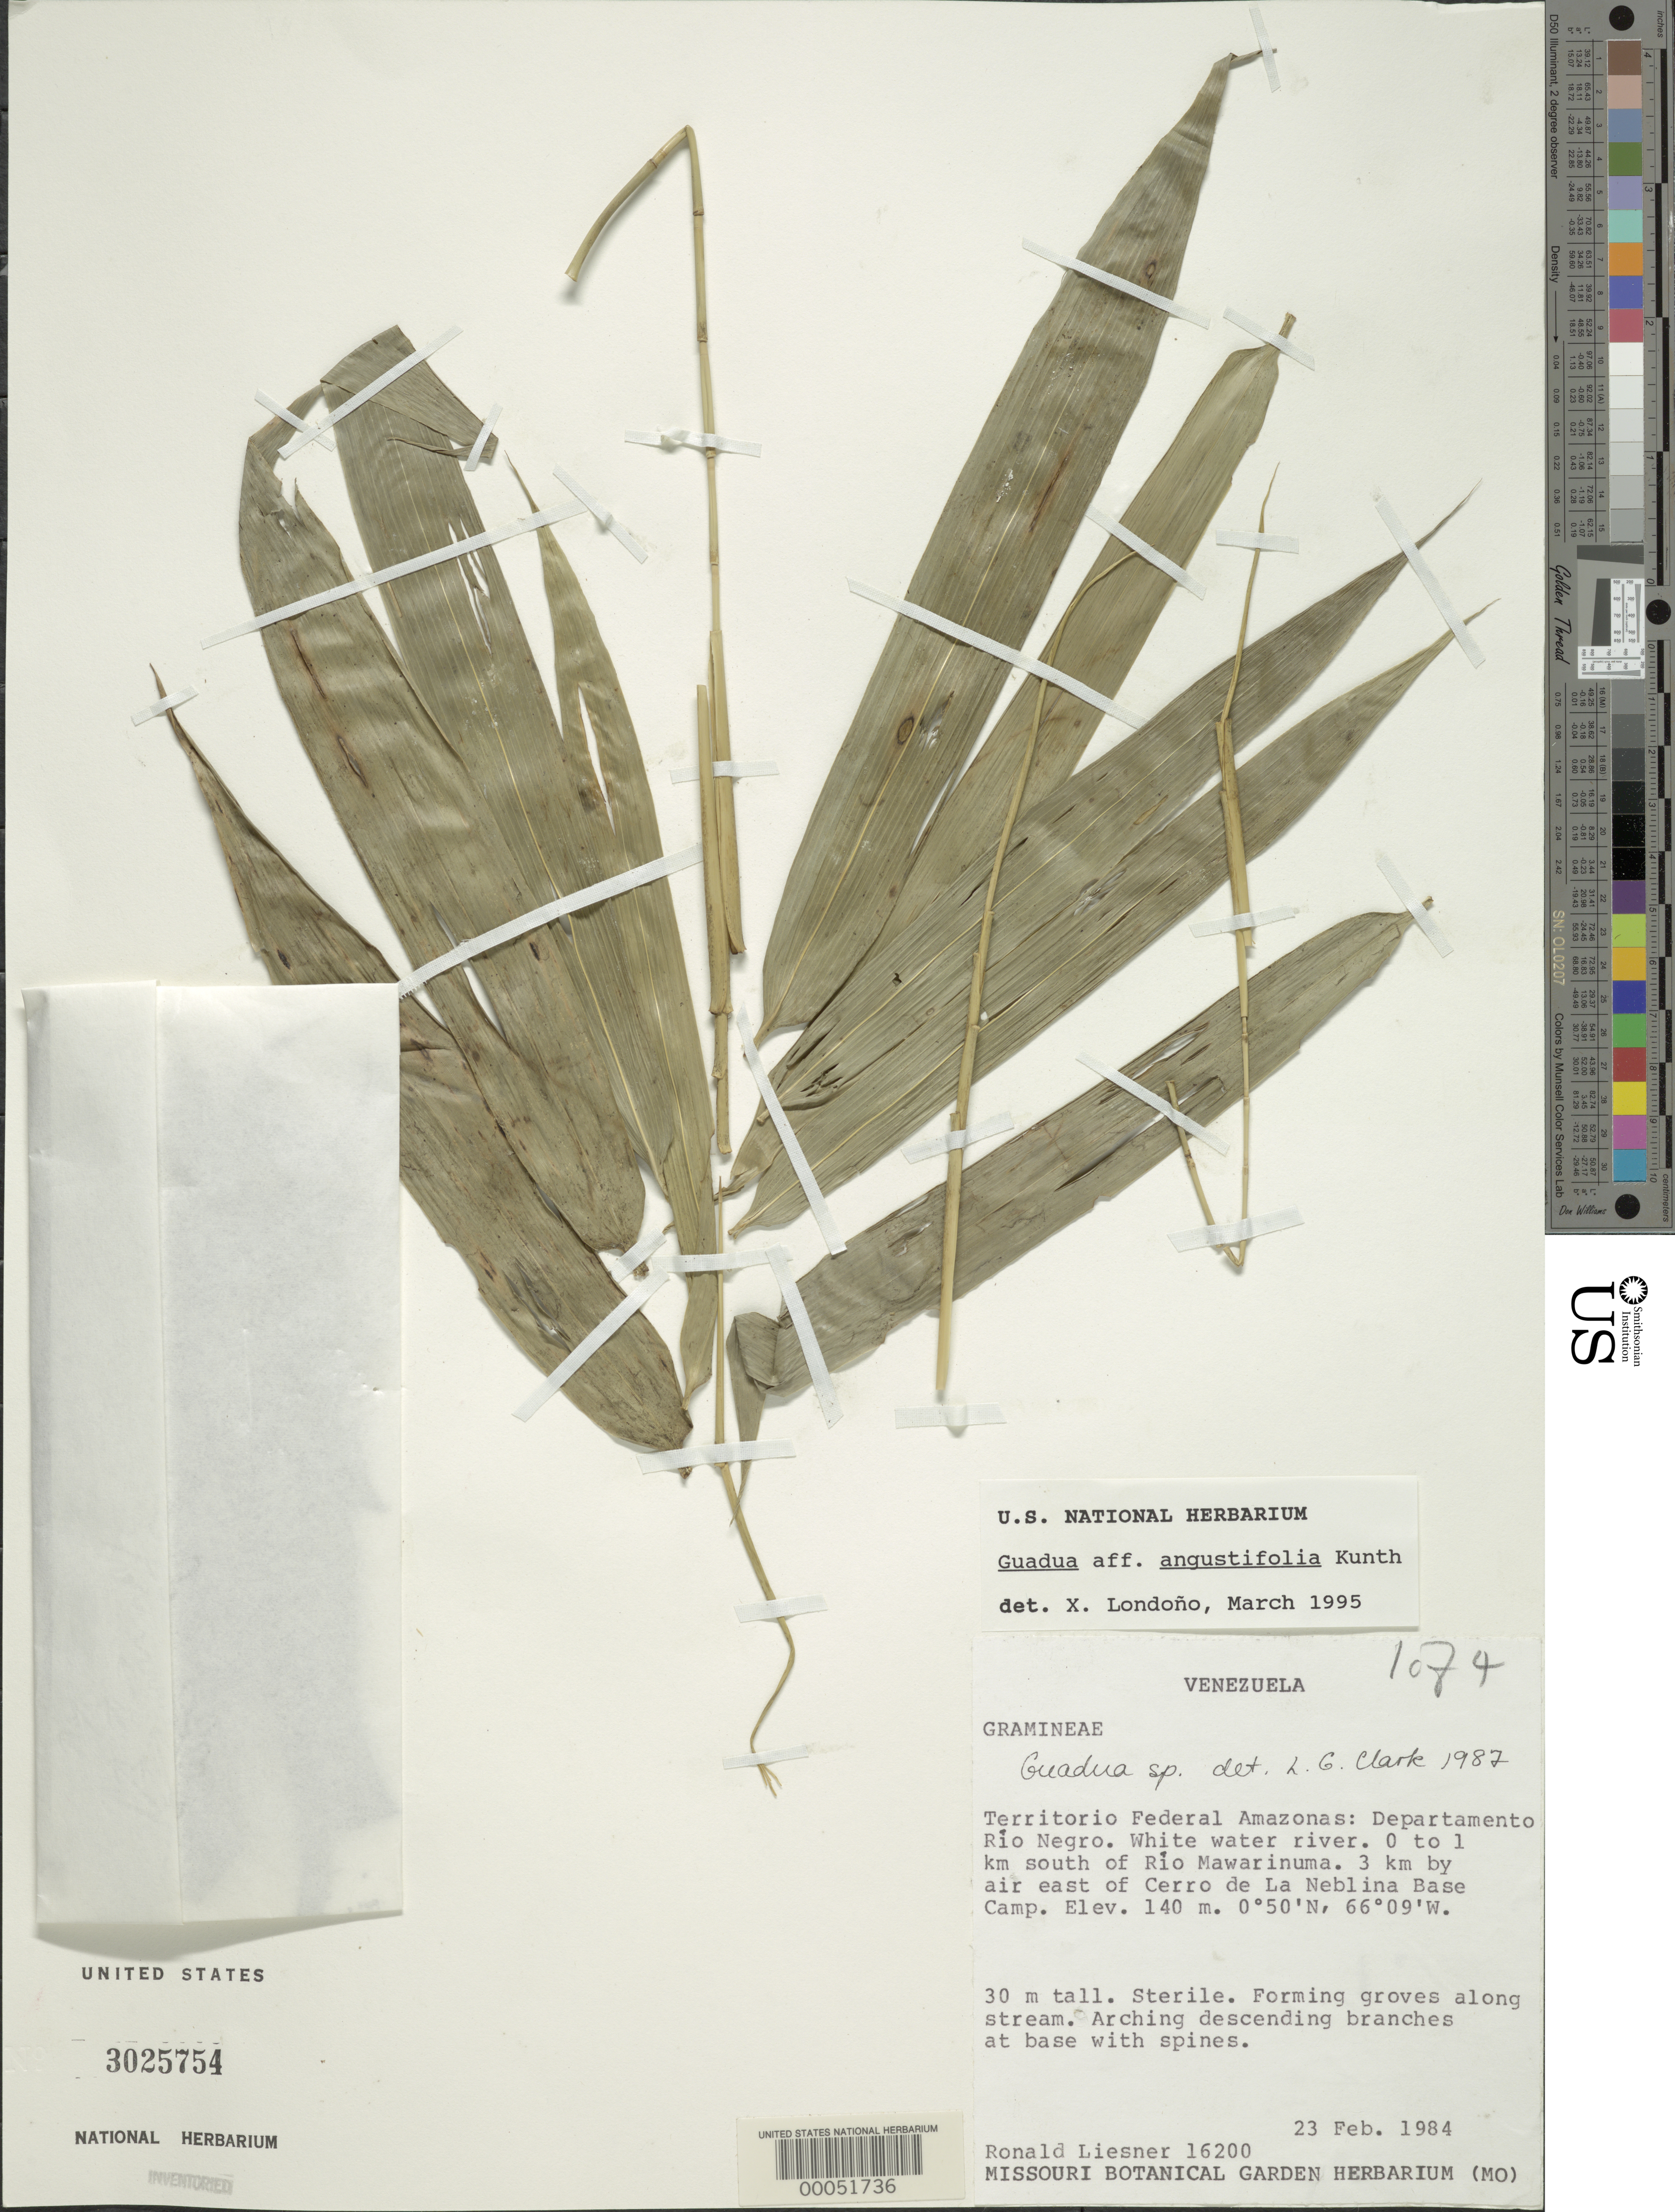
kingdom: Plantae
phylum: Tracheophyta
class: Liliopsida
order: Poales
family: Poaceae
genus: Guadua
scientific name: Guadua angustifolia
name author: Kunth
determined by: Londoño, X., (TULV), Jardin Botanico "Juan Maria Cespedes"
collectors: R. L. Liesner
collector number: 16200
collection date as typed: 23 Feb 1984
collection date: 1984-02-23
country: Venezuela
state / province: Amazonas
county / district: Rio Negro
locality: Rio mawarinuma, lat 00 50'n: long 66 09'w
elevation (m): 140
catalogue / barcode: US 3025754